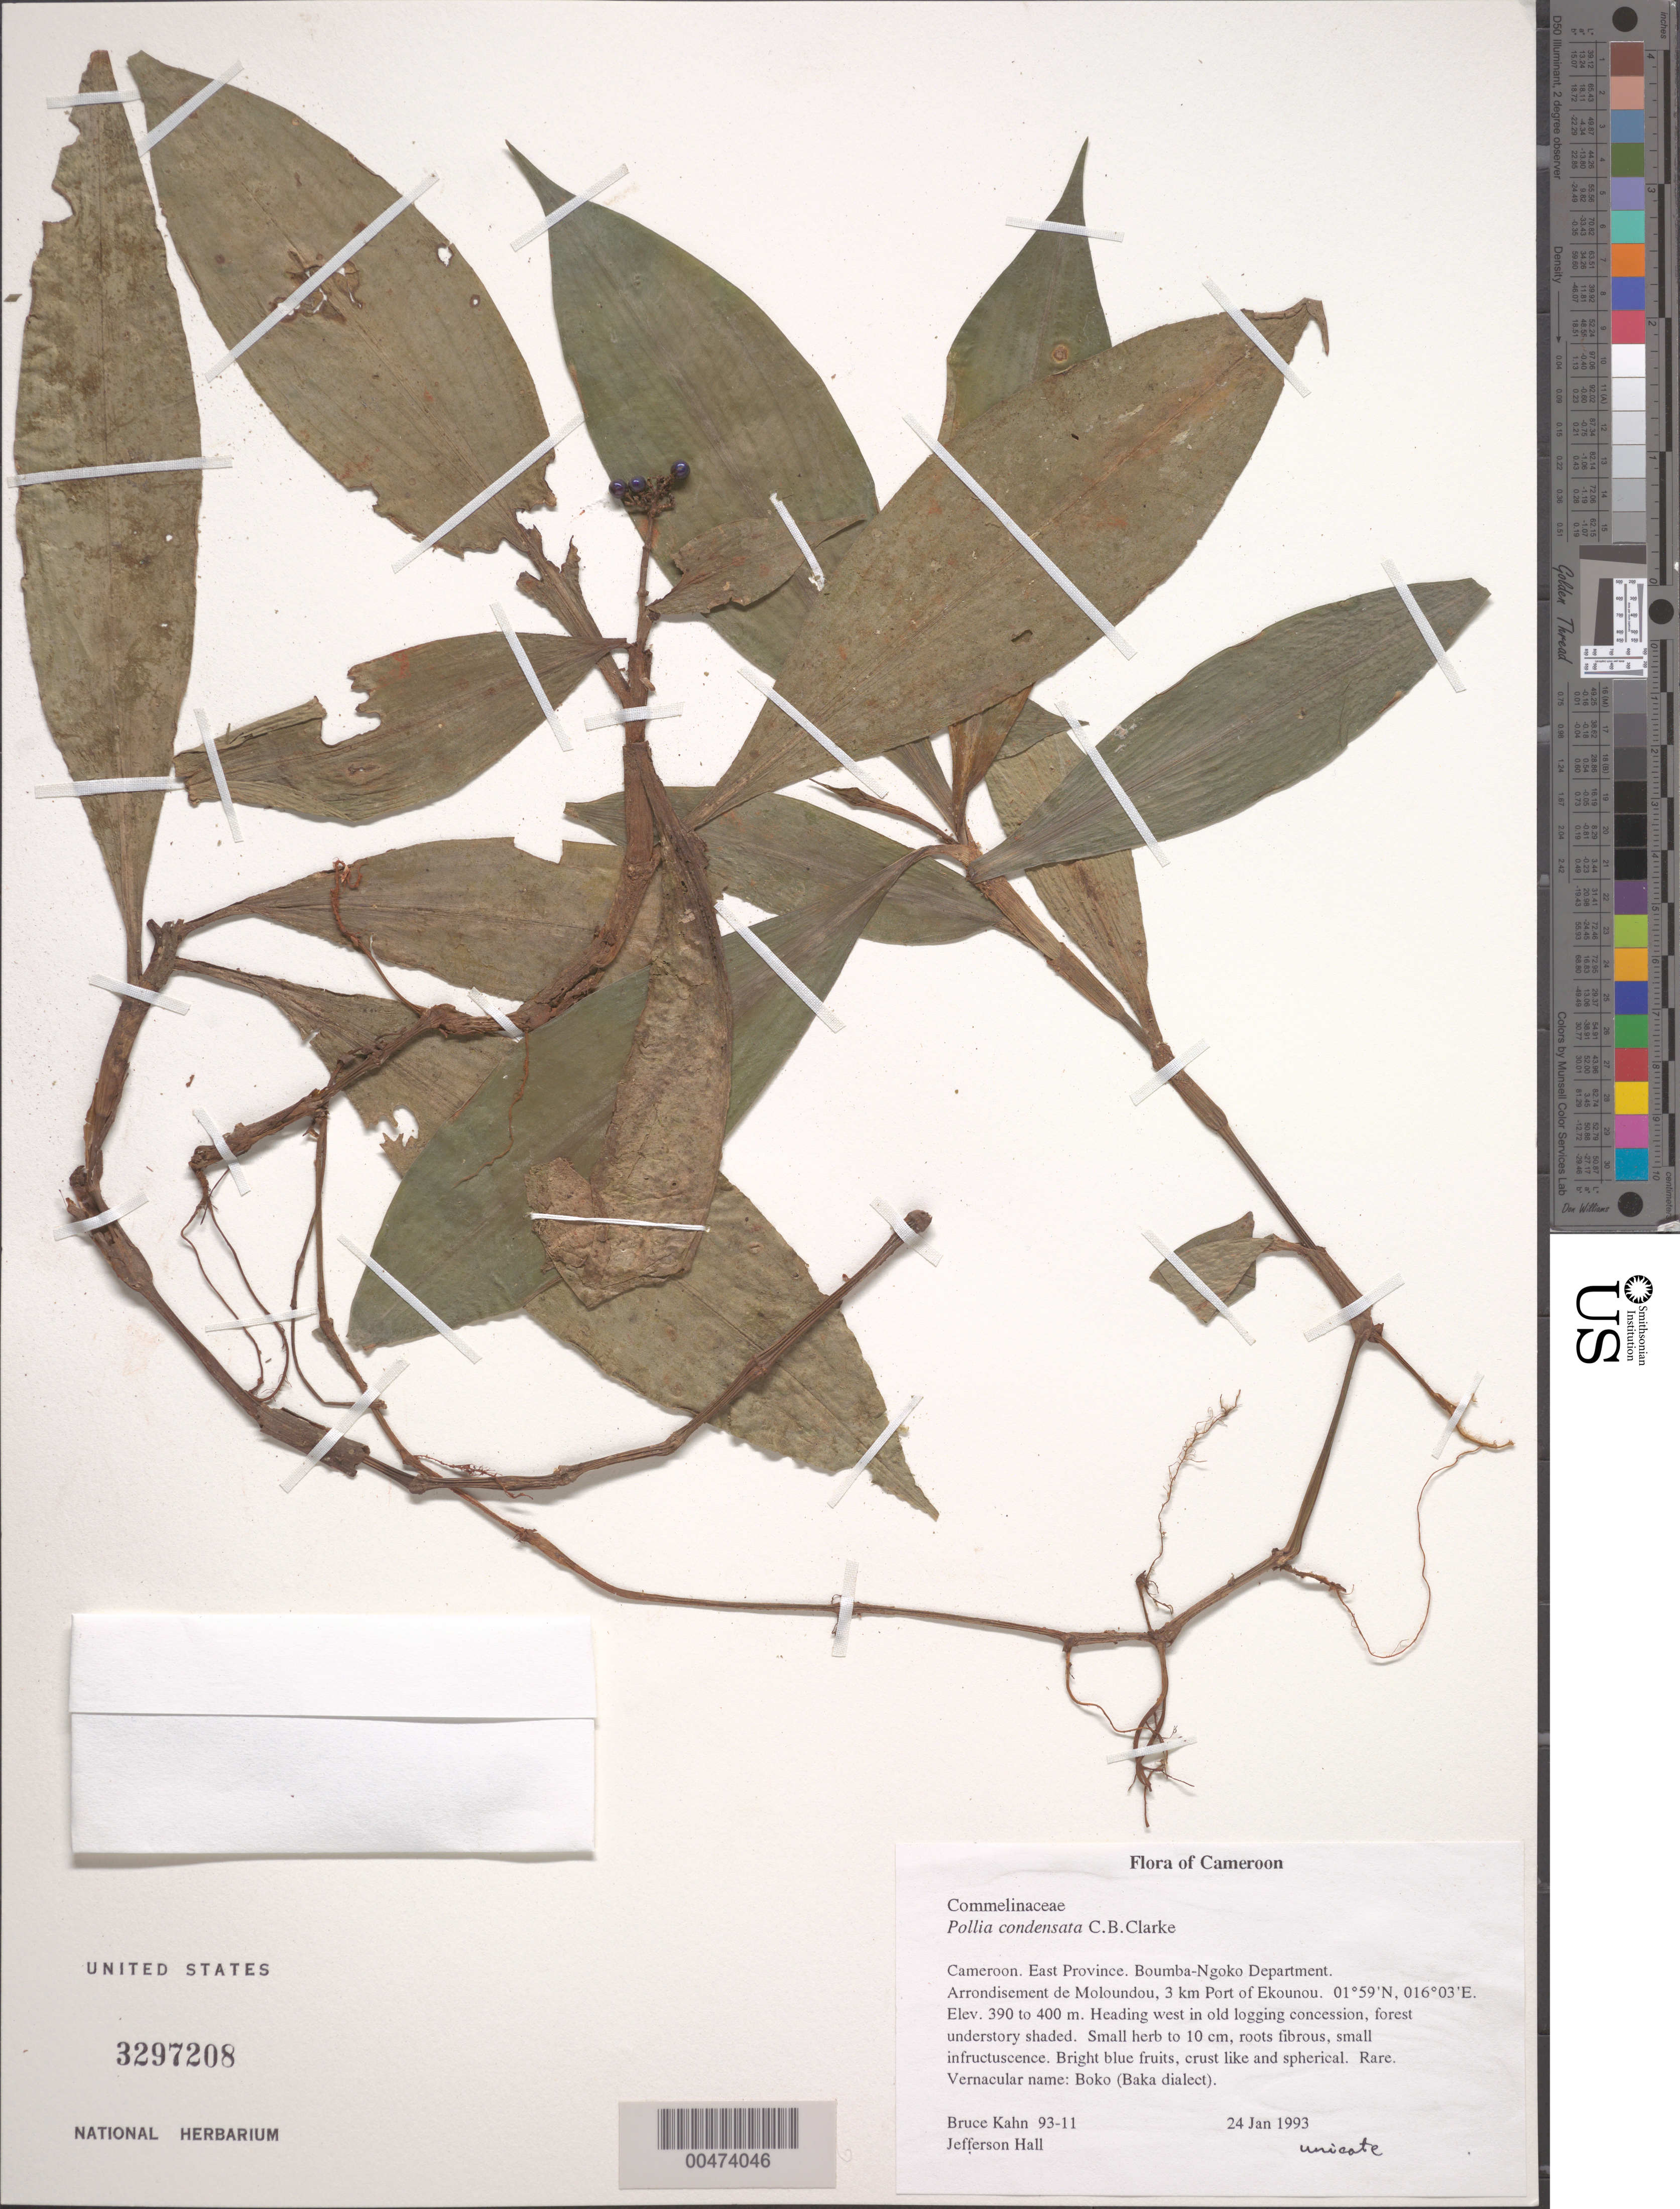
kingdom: Plantae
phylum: Tracheophyta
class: Liliopsida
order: Commelinales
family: Commelinaceae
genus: Pollia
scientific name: Pollia condensata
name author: C.B. Clarke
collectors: B. Kahn & J. Hall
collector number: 93-11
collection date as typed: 24 Jan 1993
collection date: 1993-01-24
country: Cameroon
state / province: Est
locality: Boumba-ngoko, moloundou arrondissement, lipondji, ekounou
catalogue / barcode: US 3297208